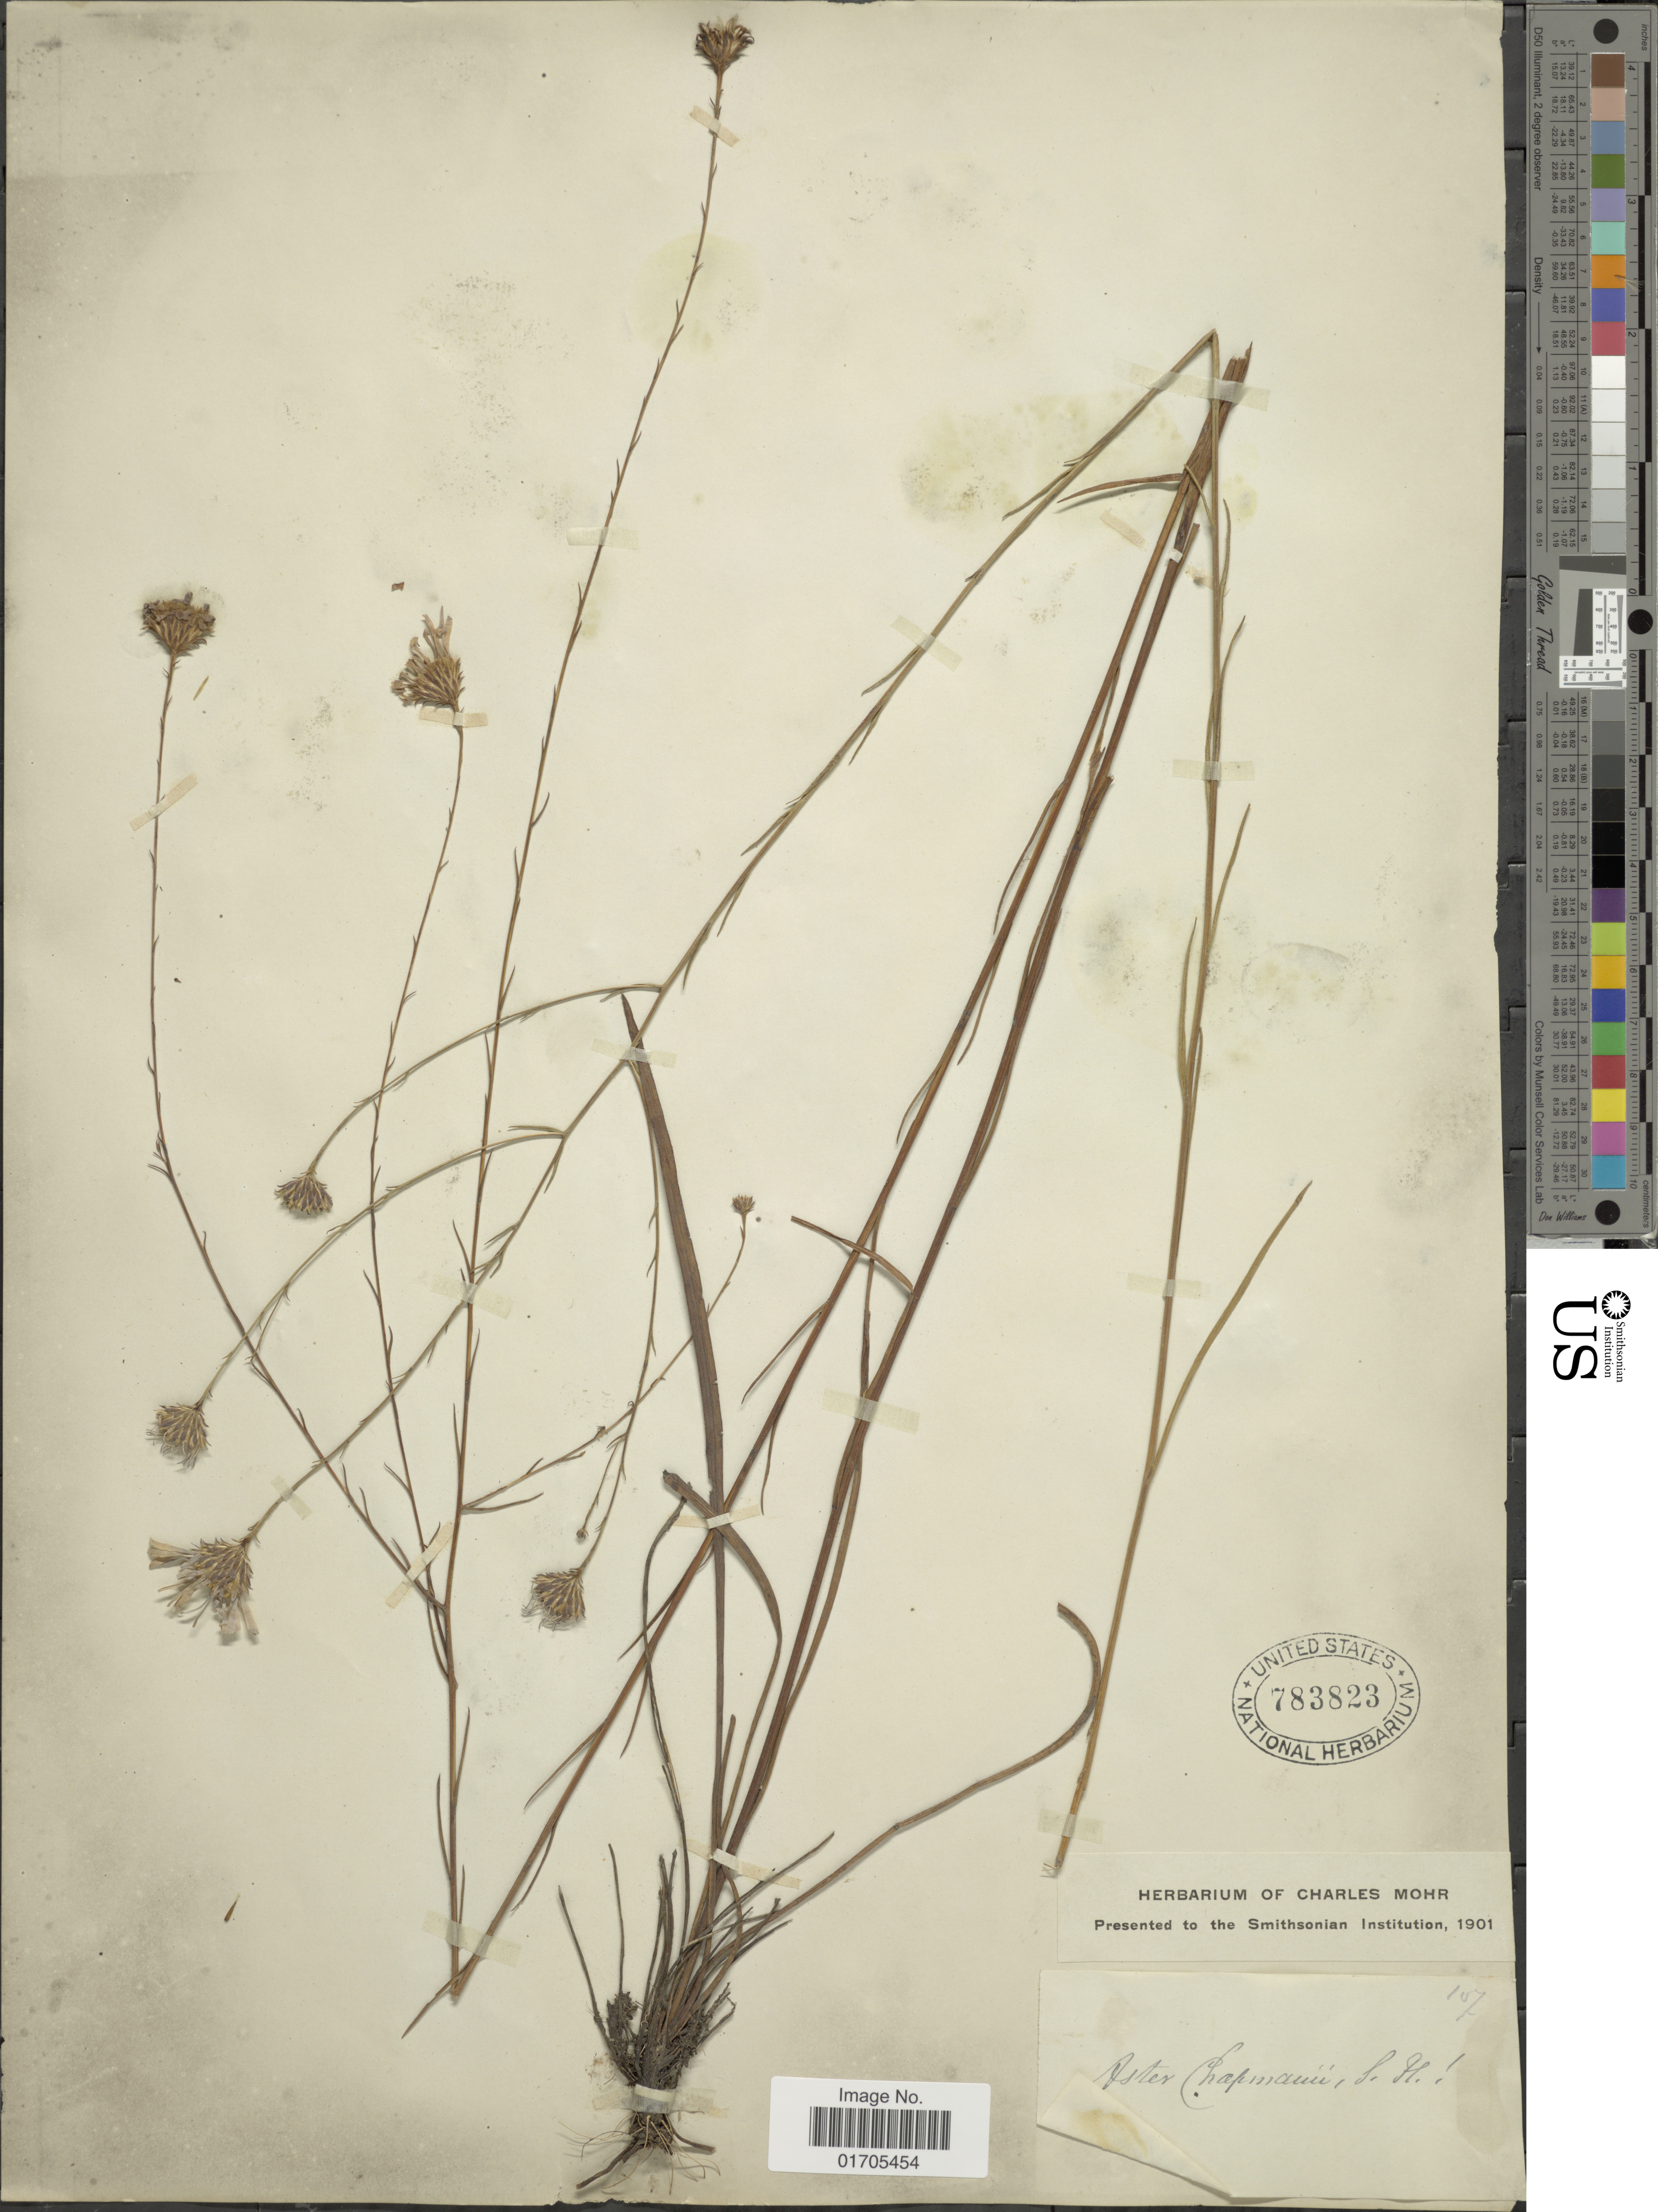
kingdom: Plantae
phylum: Tracheophyta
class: Magnoliopsida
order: Asterales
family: Asteraceae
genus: Eurybia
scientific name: Eurybia chapmanii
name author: (Torr. & A. Gray) G.L. Nesom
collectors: ex herb. Charles Mohr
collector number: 107?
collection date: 1901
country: United States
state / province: Florida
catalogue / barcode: US 783823